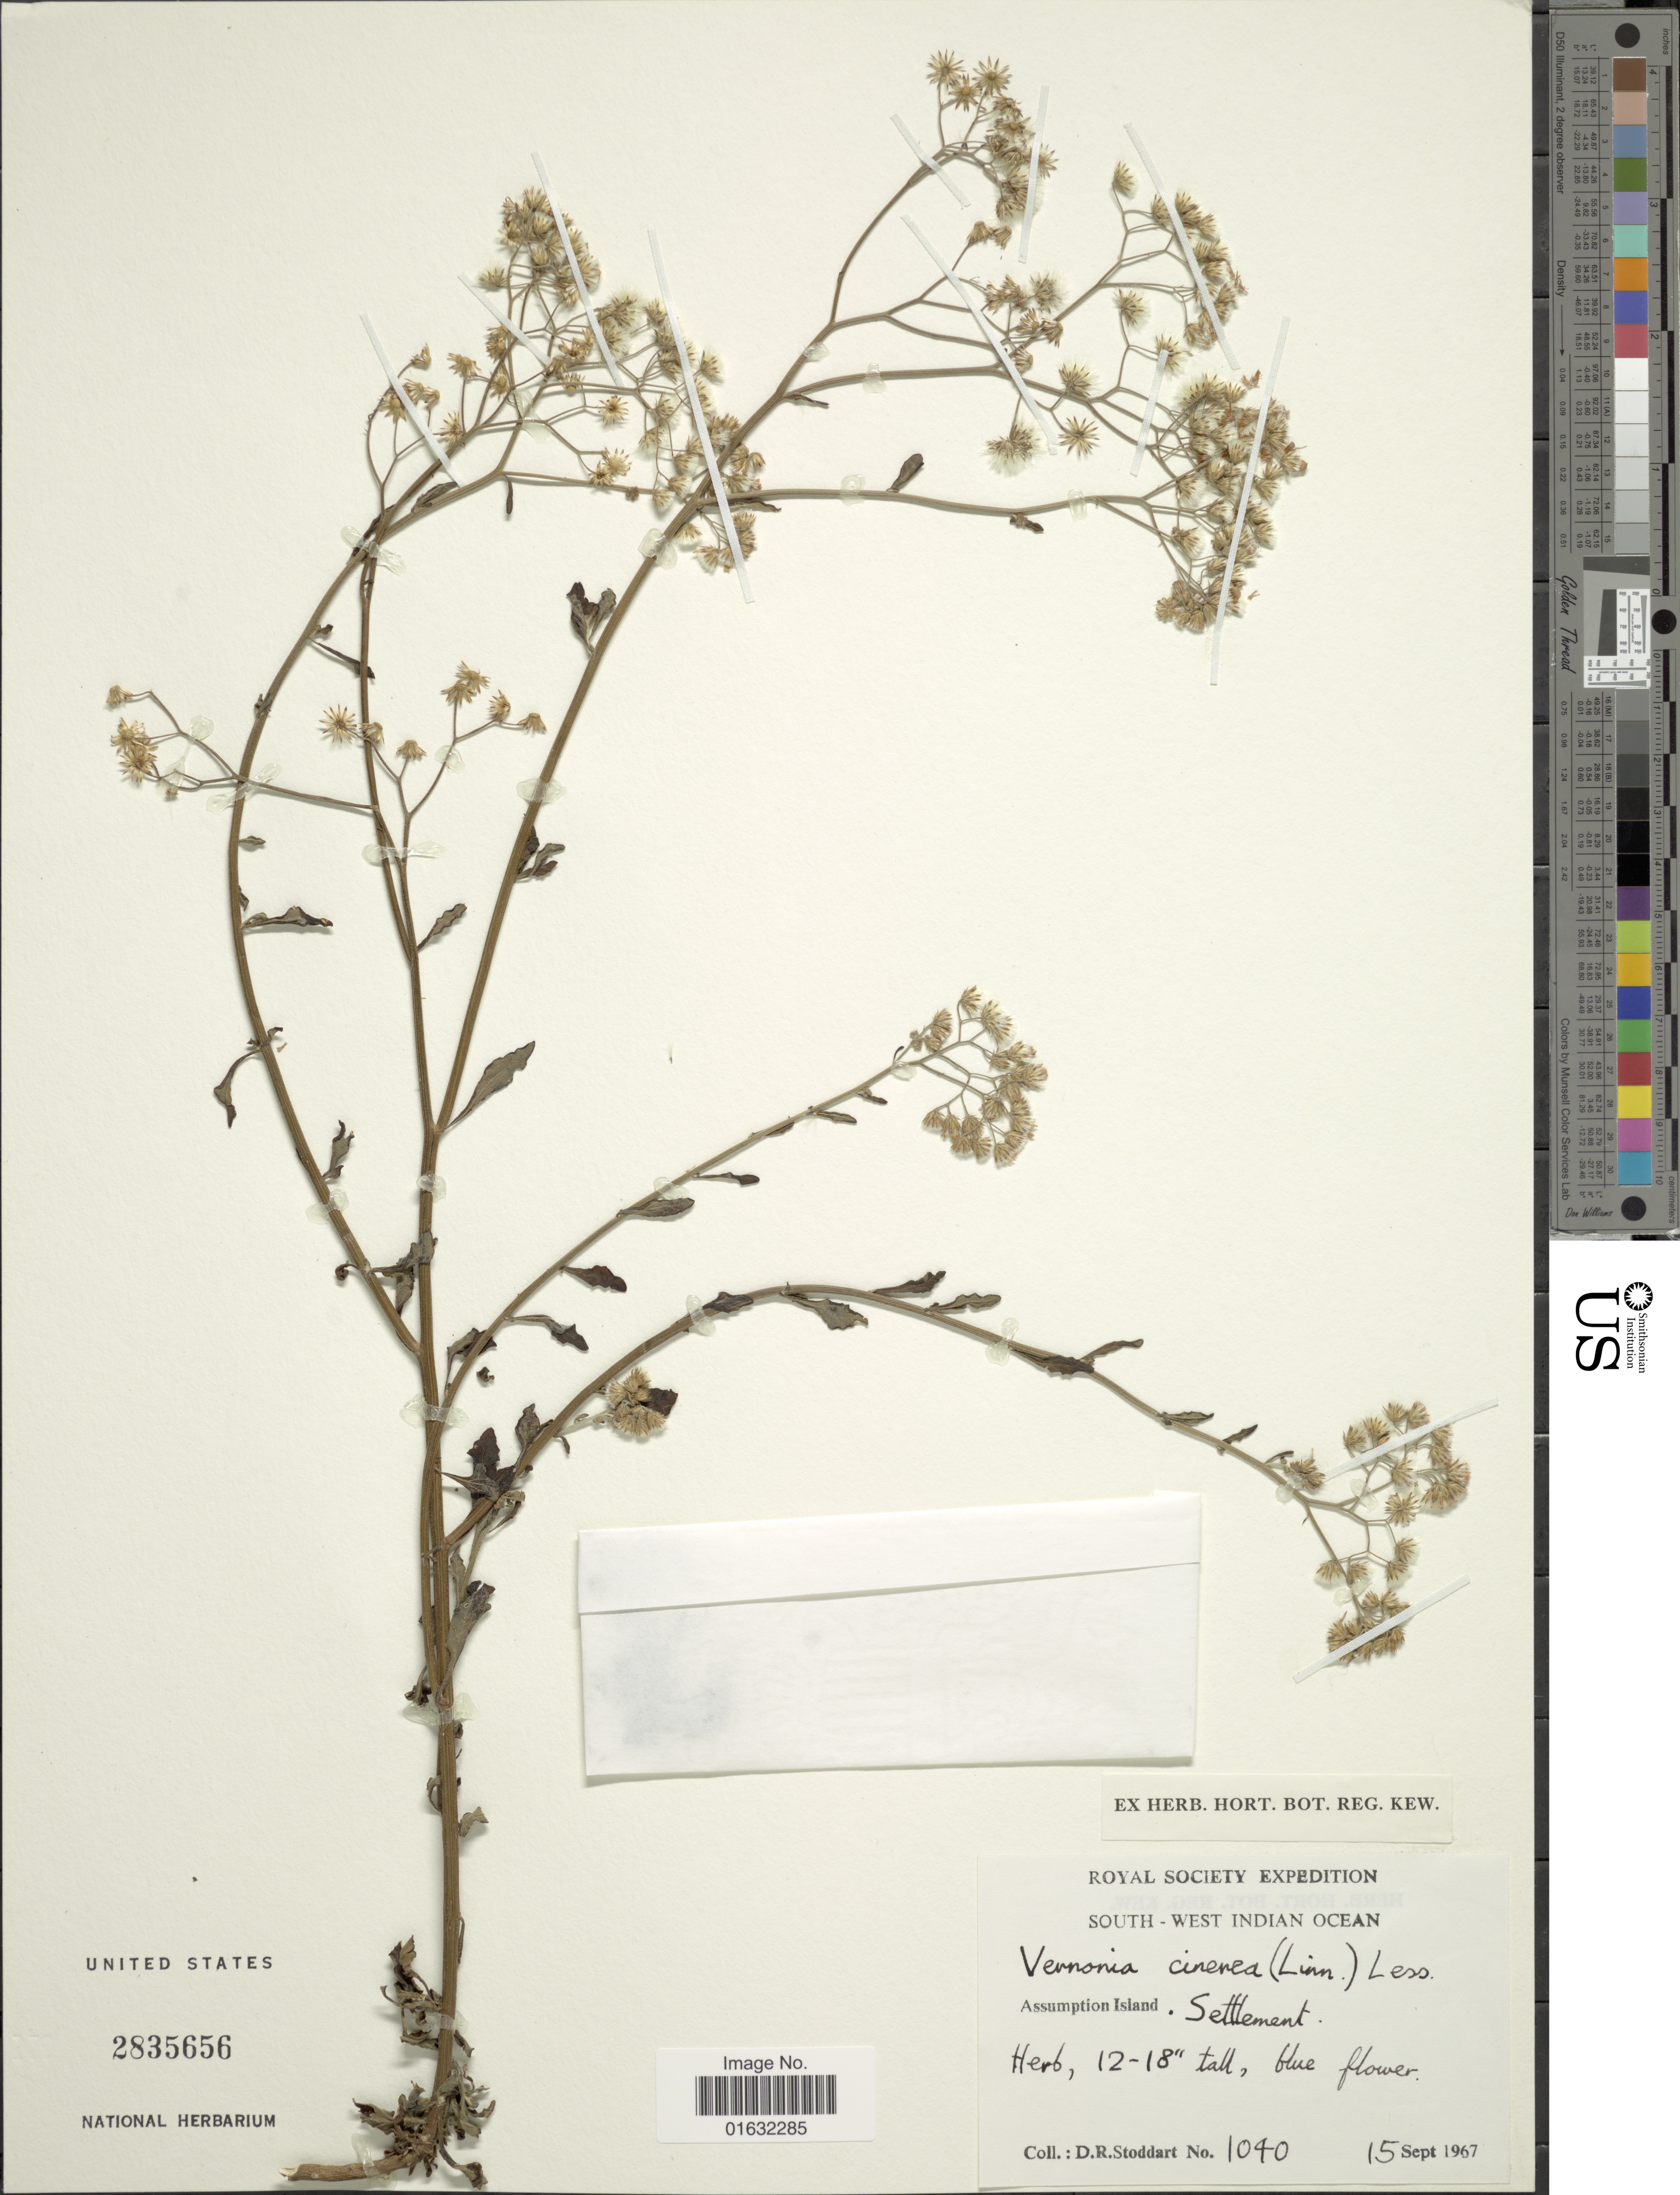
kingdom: Plantae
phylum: Tracheophyta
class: Magnoliopsida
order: Asterales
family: Asteraceae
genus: Cyanthillium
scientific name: Cyanthillium cinereum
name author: (L.) H. Rob.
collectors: D. R. Stoddart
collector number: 1040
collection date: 1967-09-15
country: Seychelles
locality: Assumption Island, Settlement, South-West Indian Ocean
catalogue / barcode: US 2835656